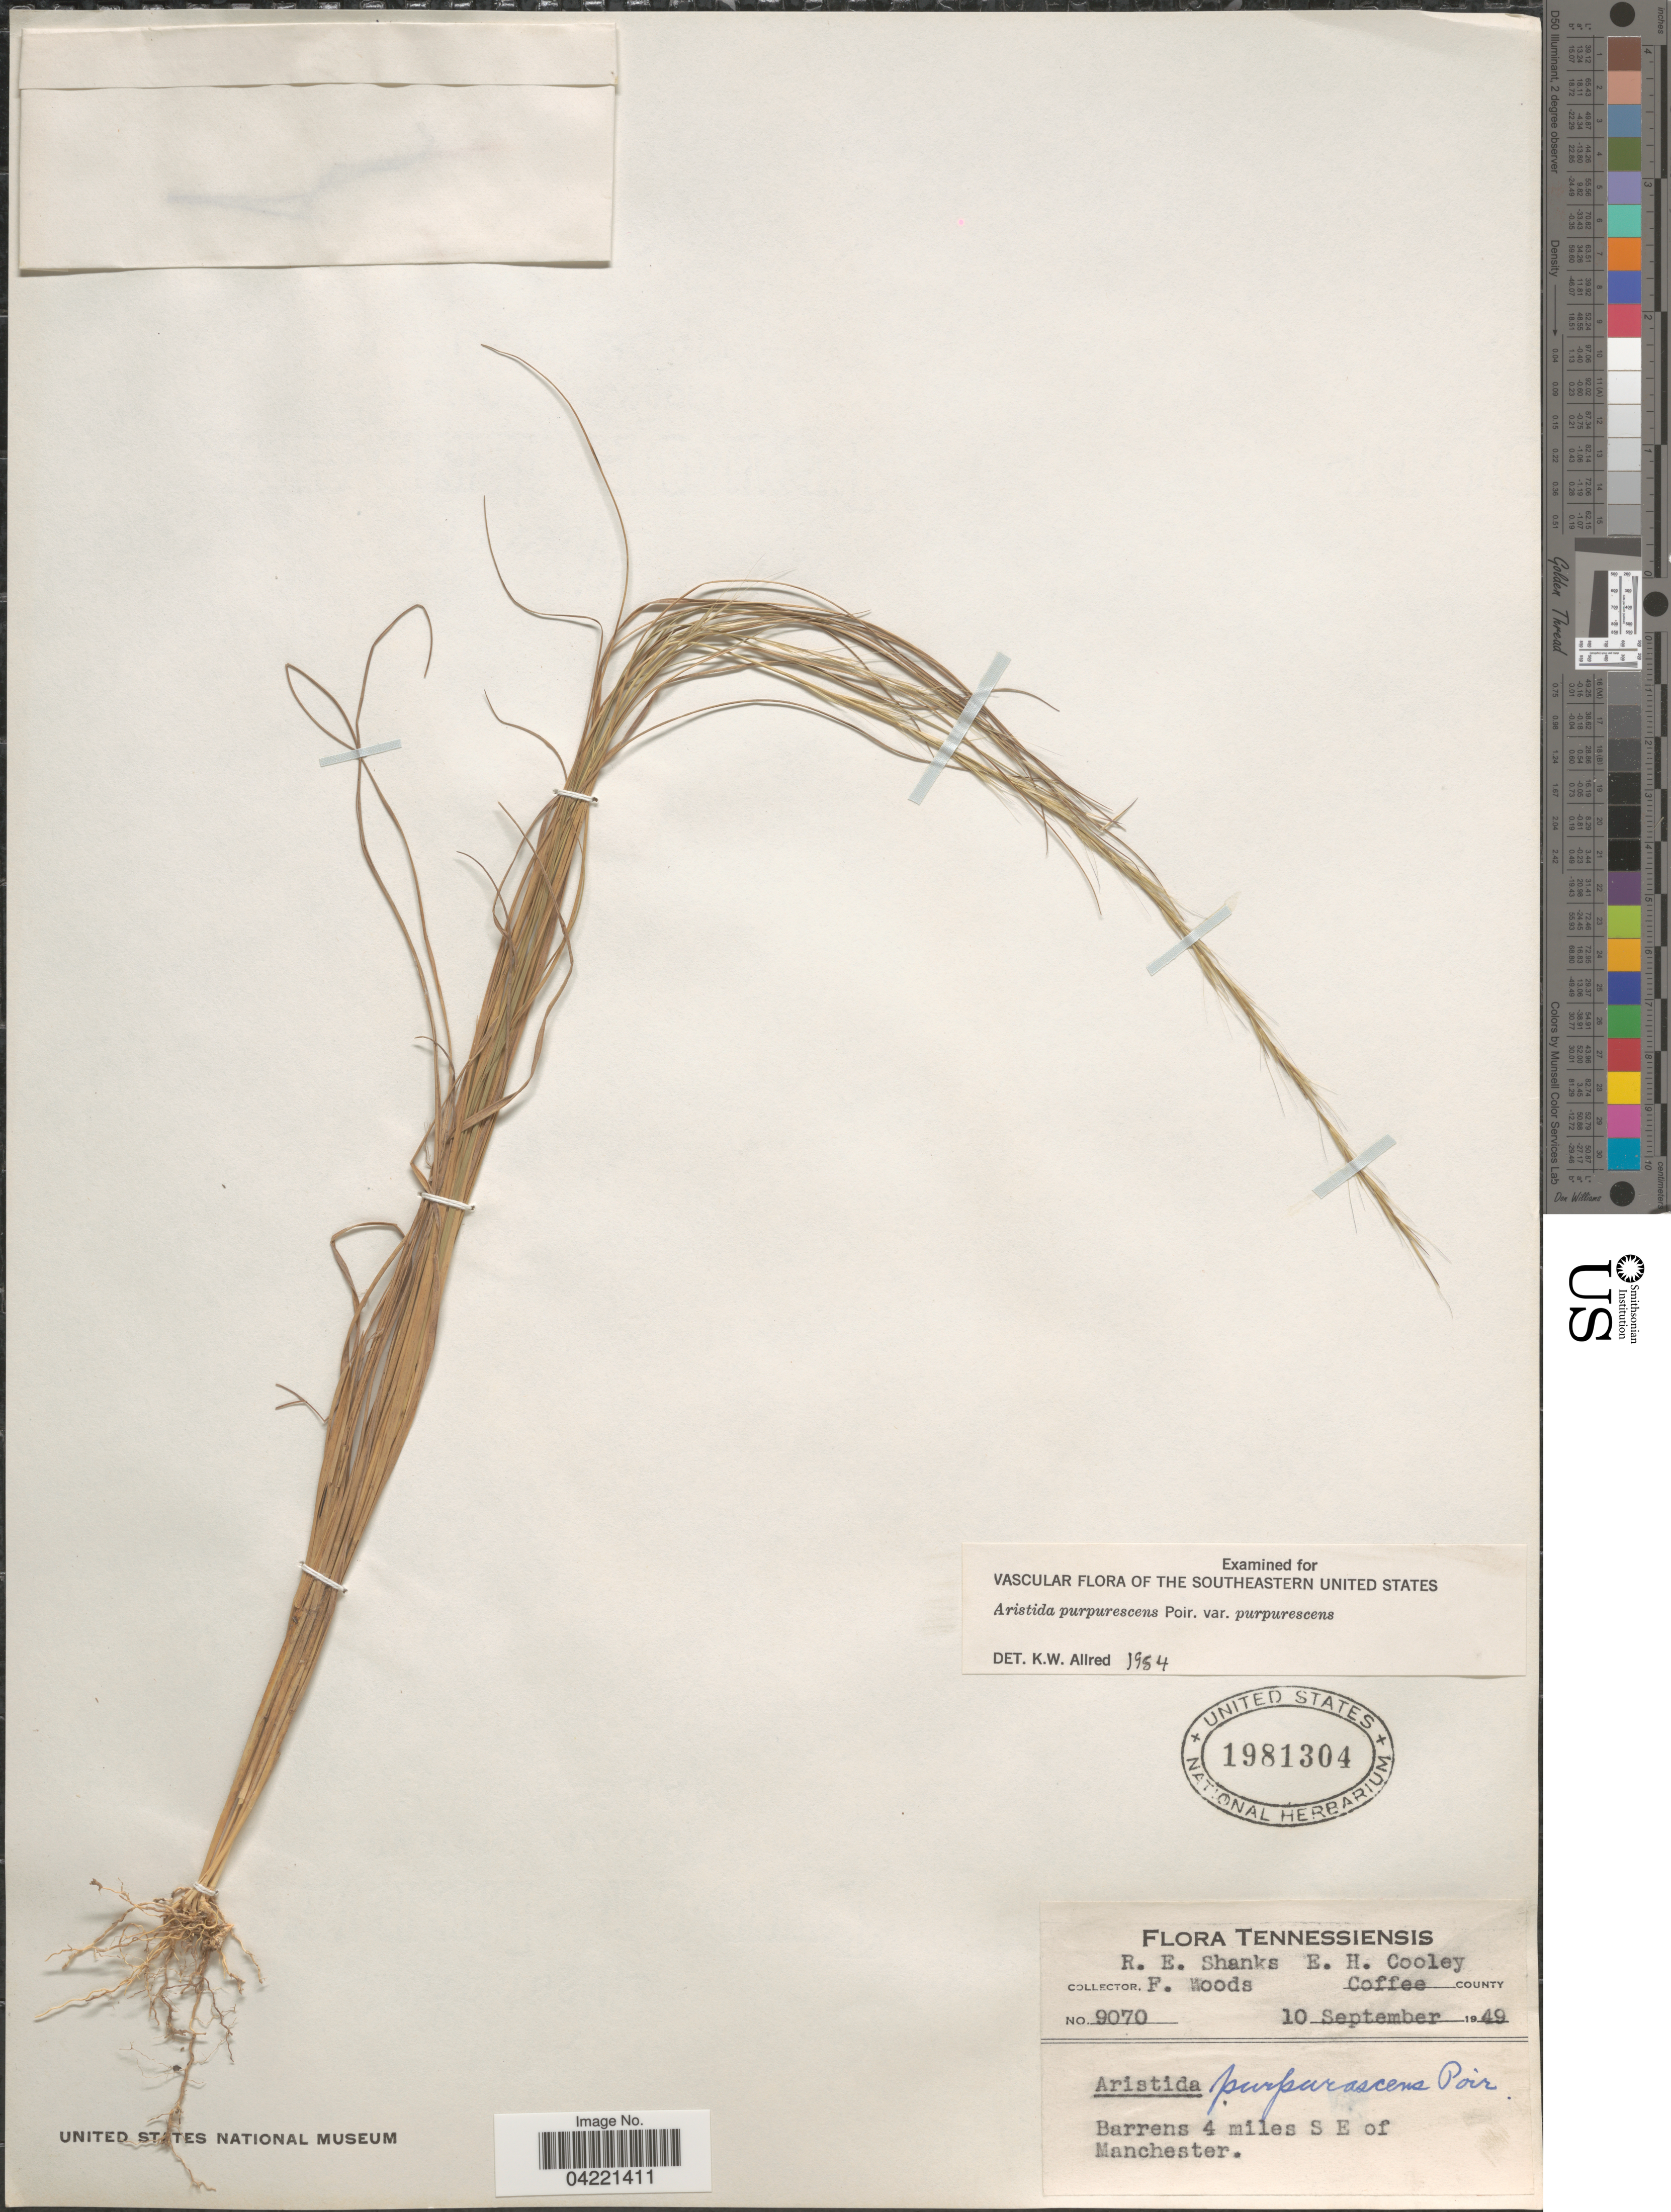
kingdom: Plantae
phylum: Tracheophyta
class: Liliopsida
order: Poales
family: Poaceae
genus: Aristida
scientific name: Aristida purpurascens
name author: Poir.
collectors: R. Shanks, E. H. Cooley & F. Woods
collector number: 9070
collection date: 1949-09-10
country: United States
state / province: Tennessee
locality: Coffee County. Barrens 4 miles S E of Manchester.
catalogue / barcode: US 1981304